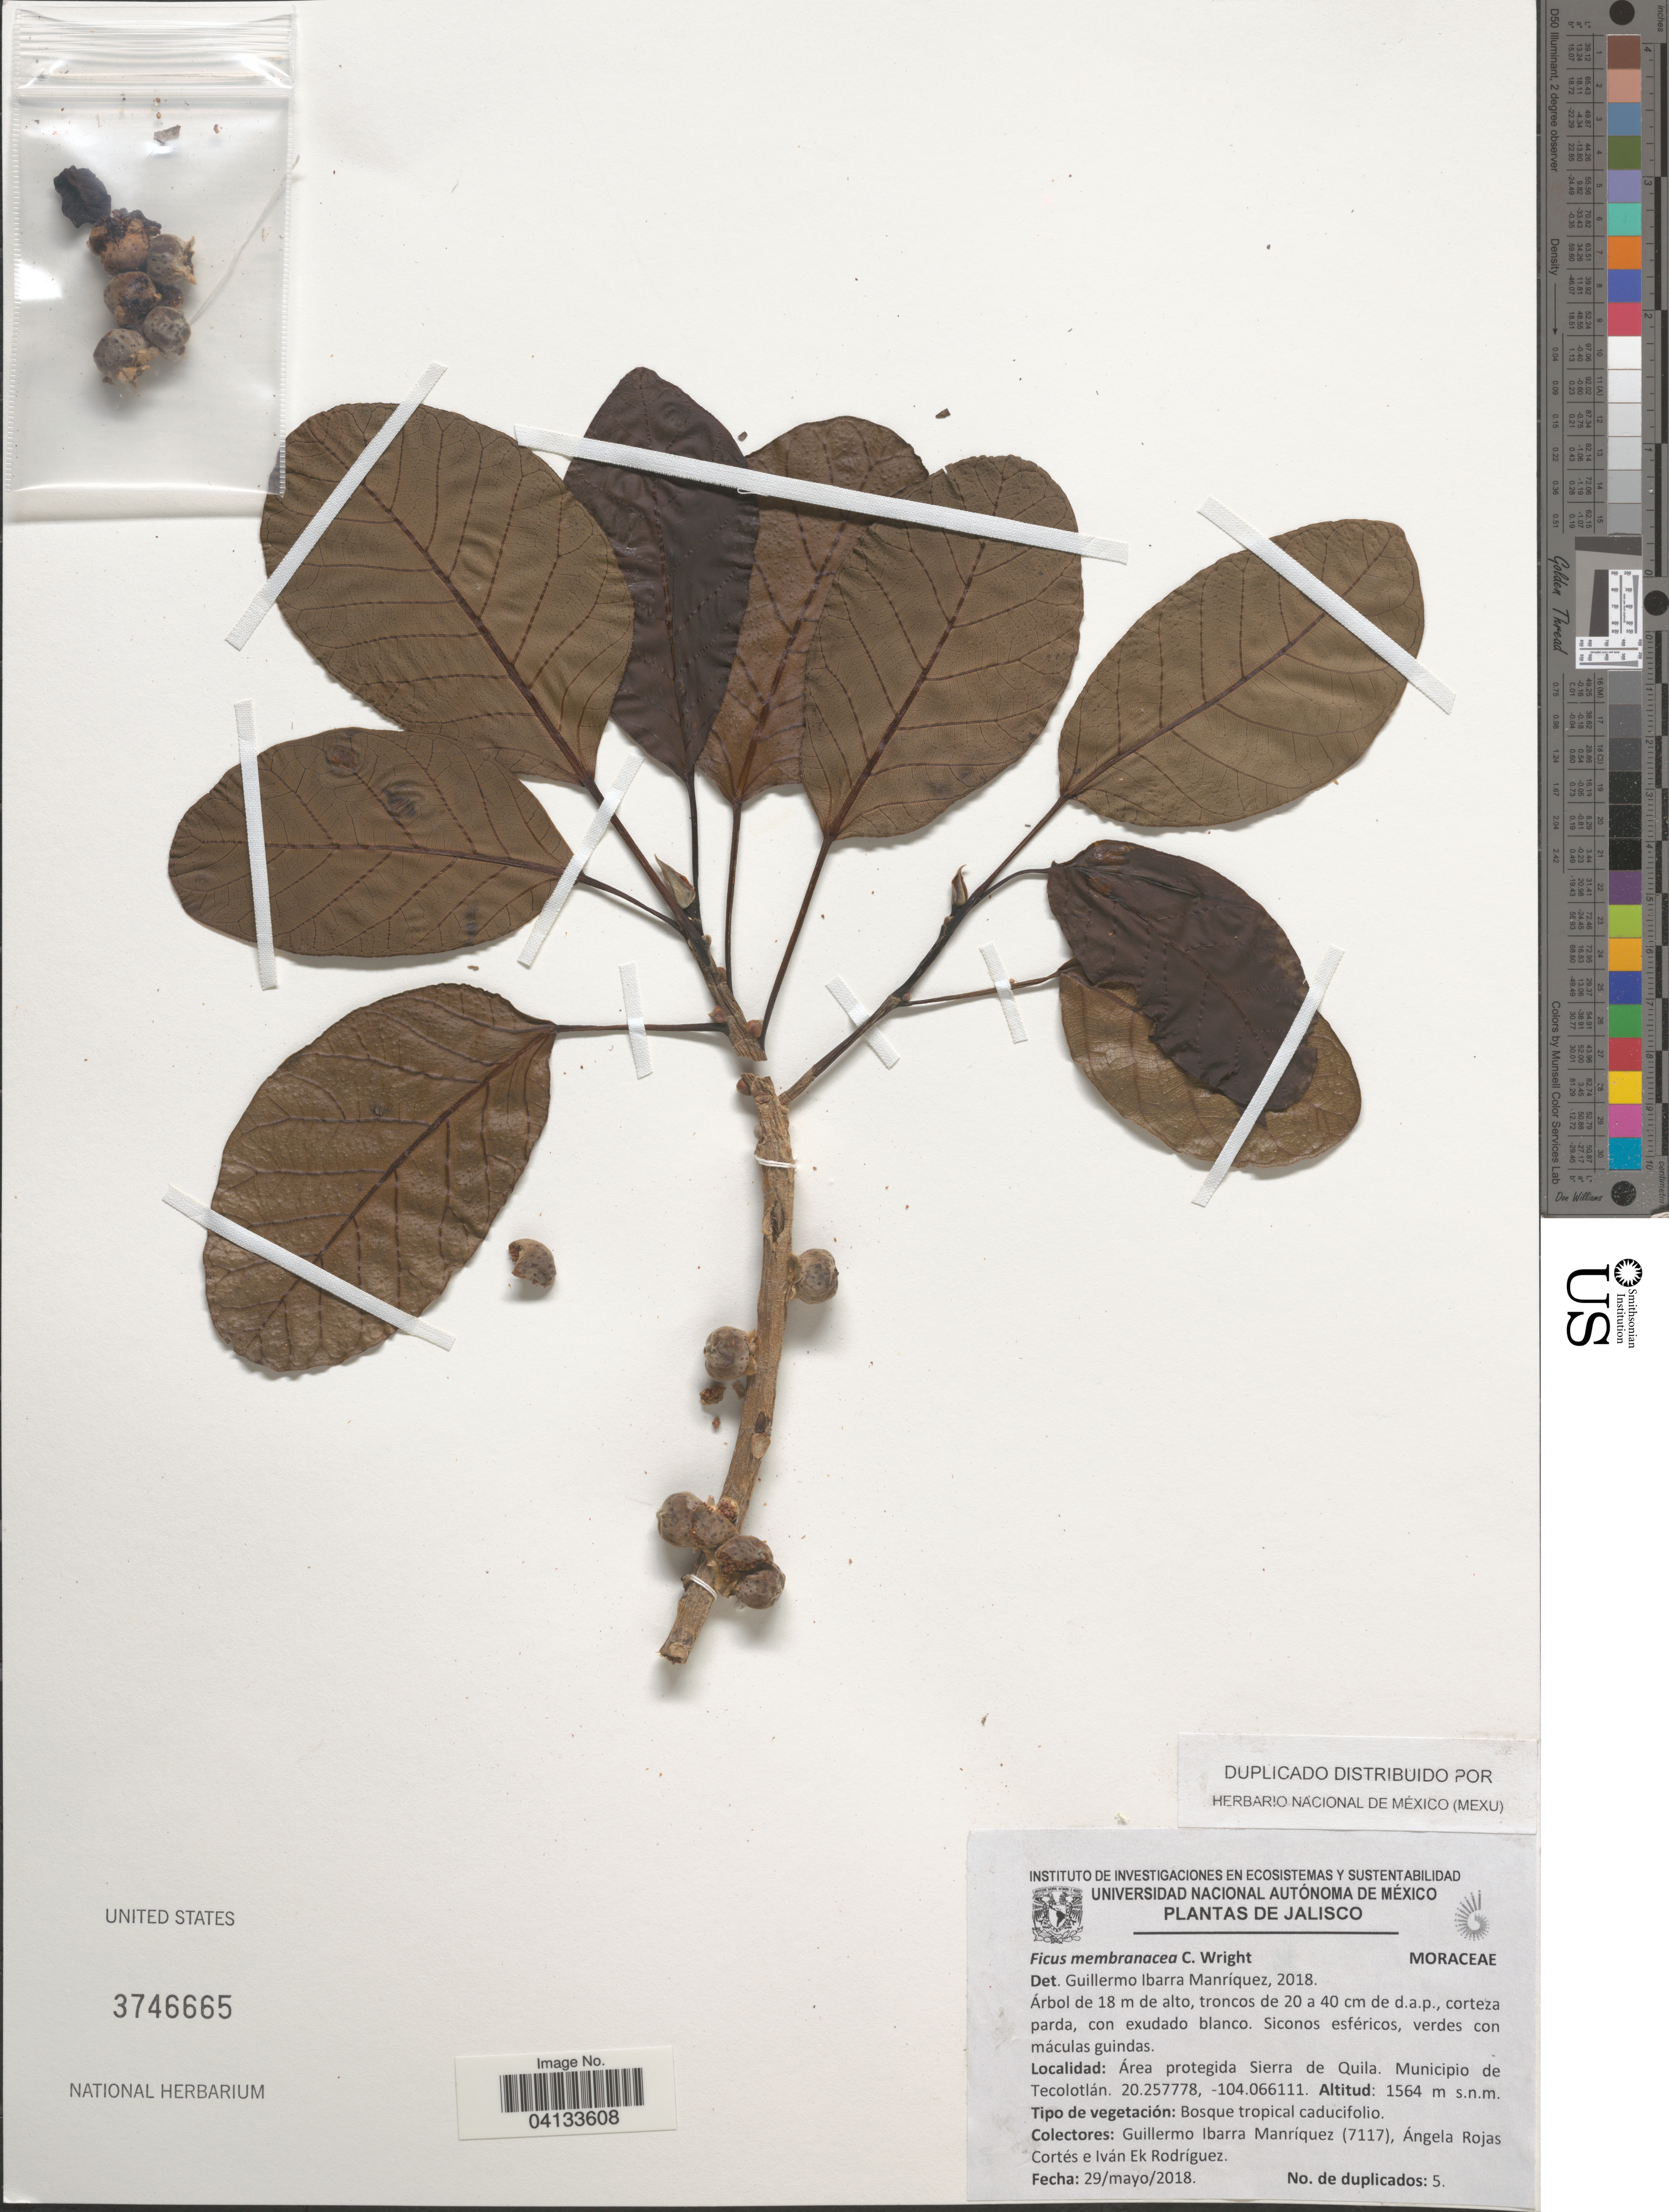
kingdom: Plantae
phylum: Tracheophyta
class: Magnoliopsida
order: Rosales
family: Moraceae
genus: Ficus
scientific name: Ficus membranacea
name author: C. Wright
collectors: G. Ibarra-Manríquez, A. Rojas & I. Rodríguez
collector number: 7117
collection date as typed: Transcribed d/m/y: 29/5/2018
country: Mexico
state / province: Jalisco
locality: Área protegida Sierra de Quila. Municipio de Tecolotlán.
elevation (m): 1564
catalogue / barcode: US 3746665